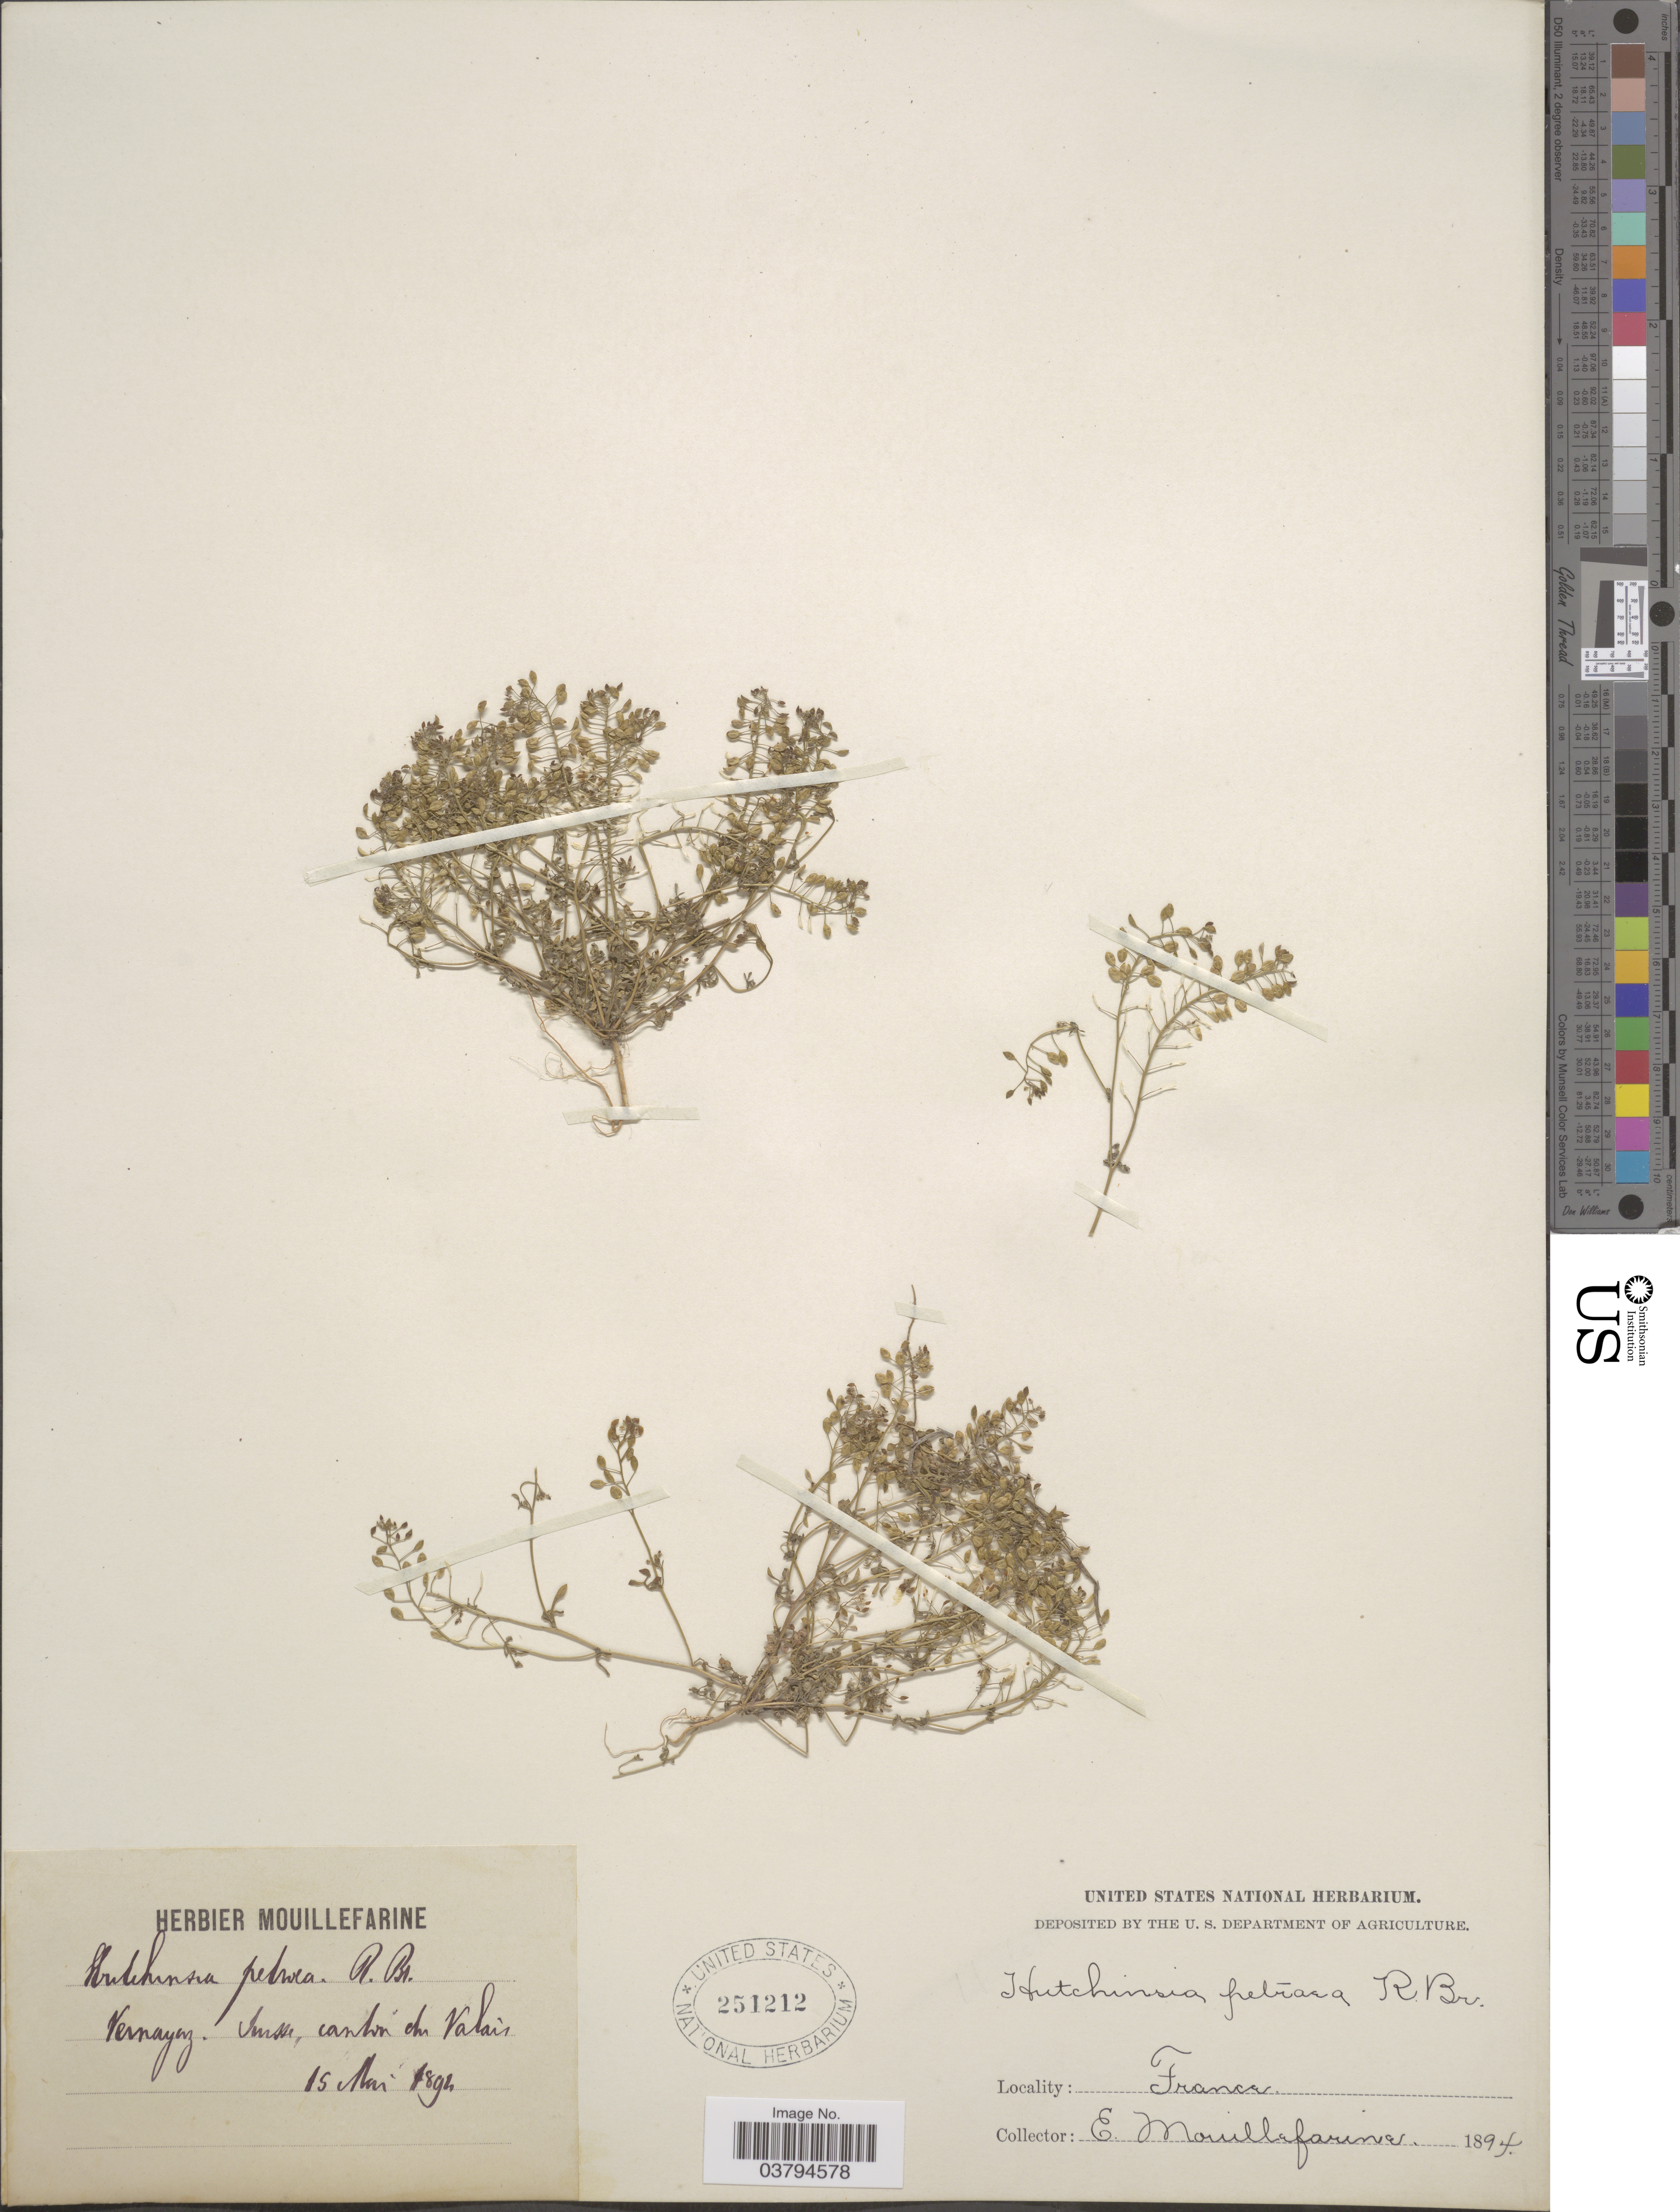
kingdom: Plantae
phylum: Tracheophyta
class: Magnoliopsida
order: Brassicales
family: Brassicaceae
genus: Hutchinsia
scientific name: Hutchinsia petraea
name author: W.T. Aiton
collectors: E. Mouillefarine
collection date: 1894-05-15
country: Switzerland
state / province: Valais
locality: Vernayaz. Suisse, canton du Valais. France.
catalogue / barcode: US 251212